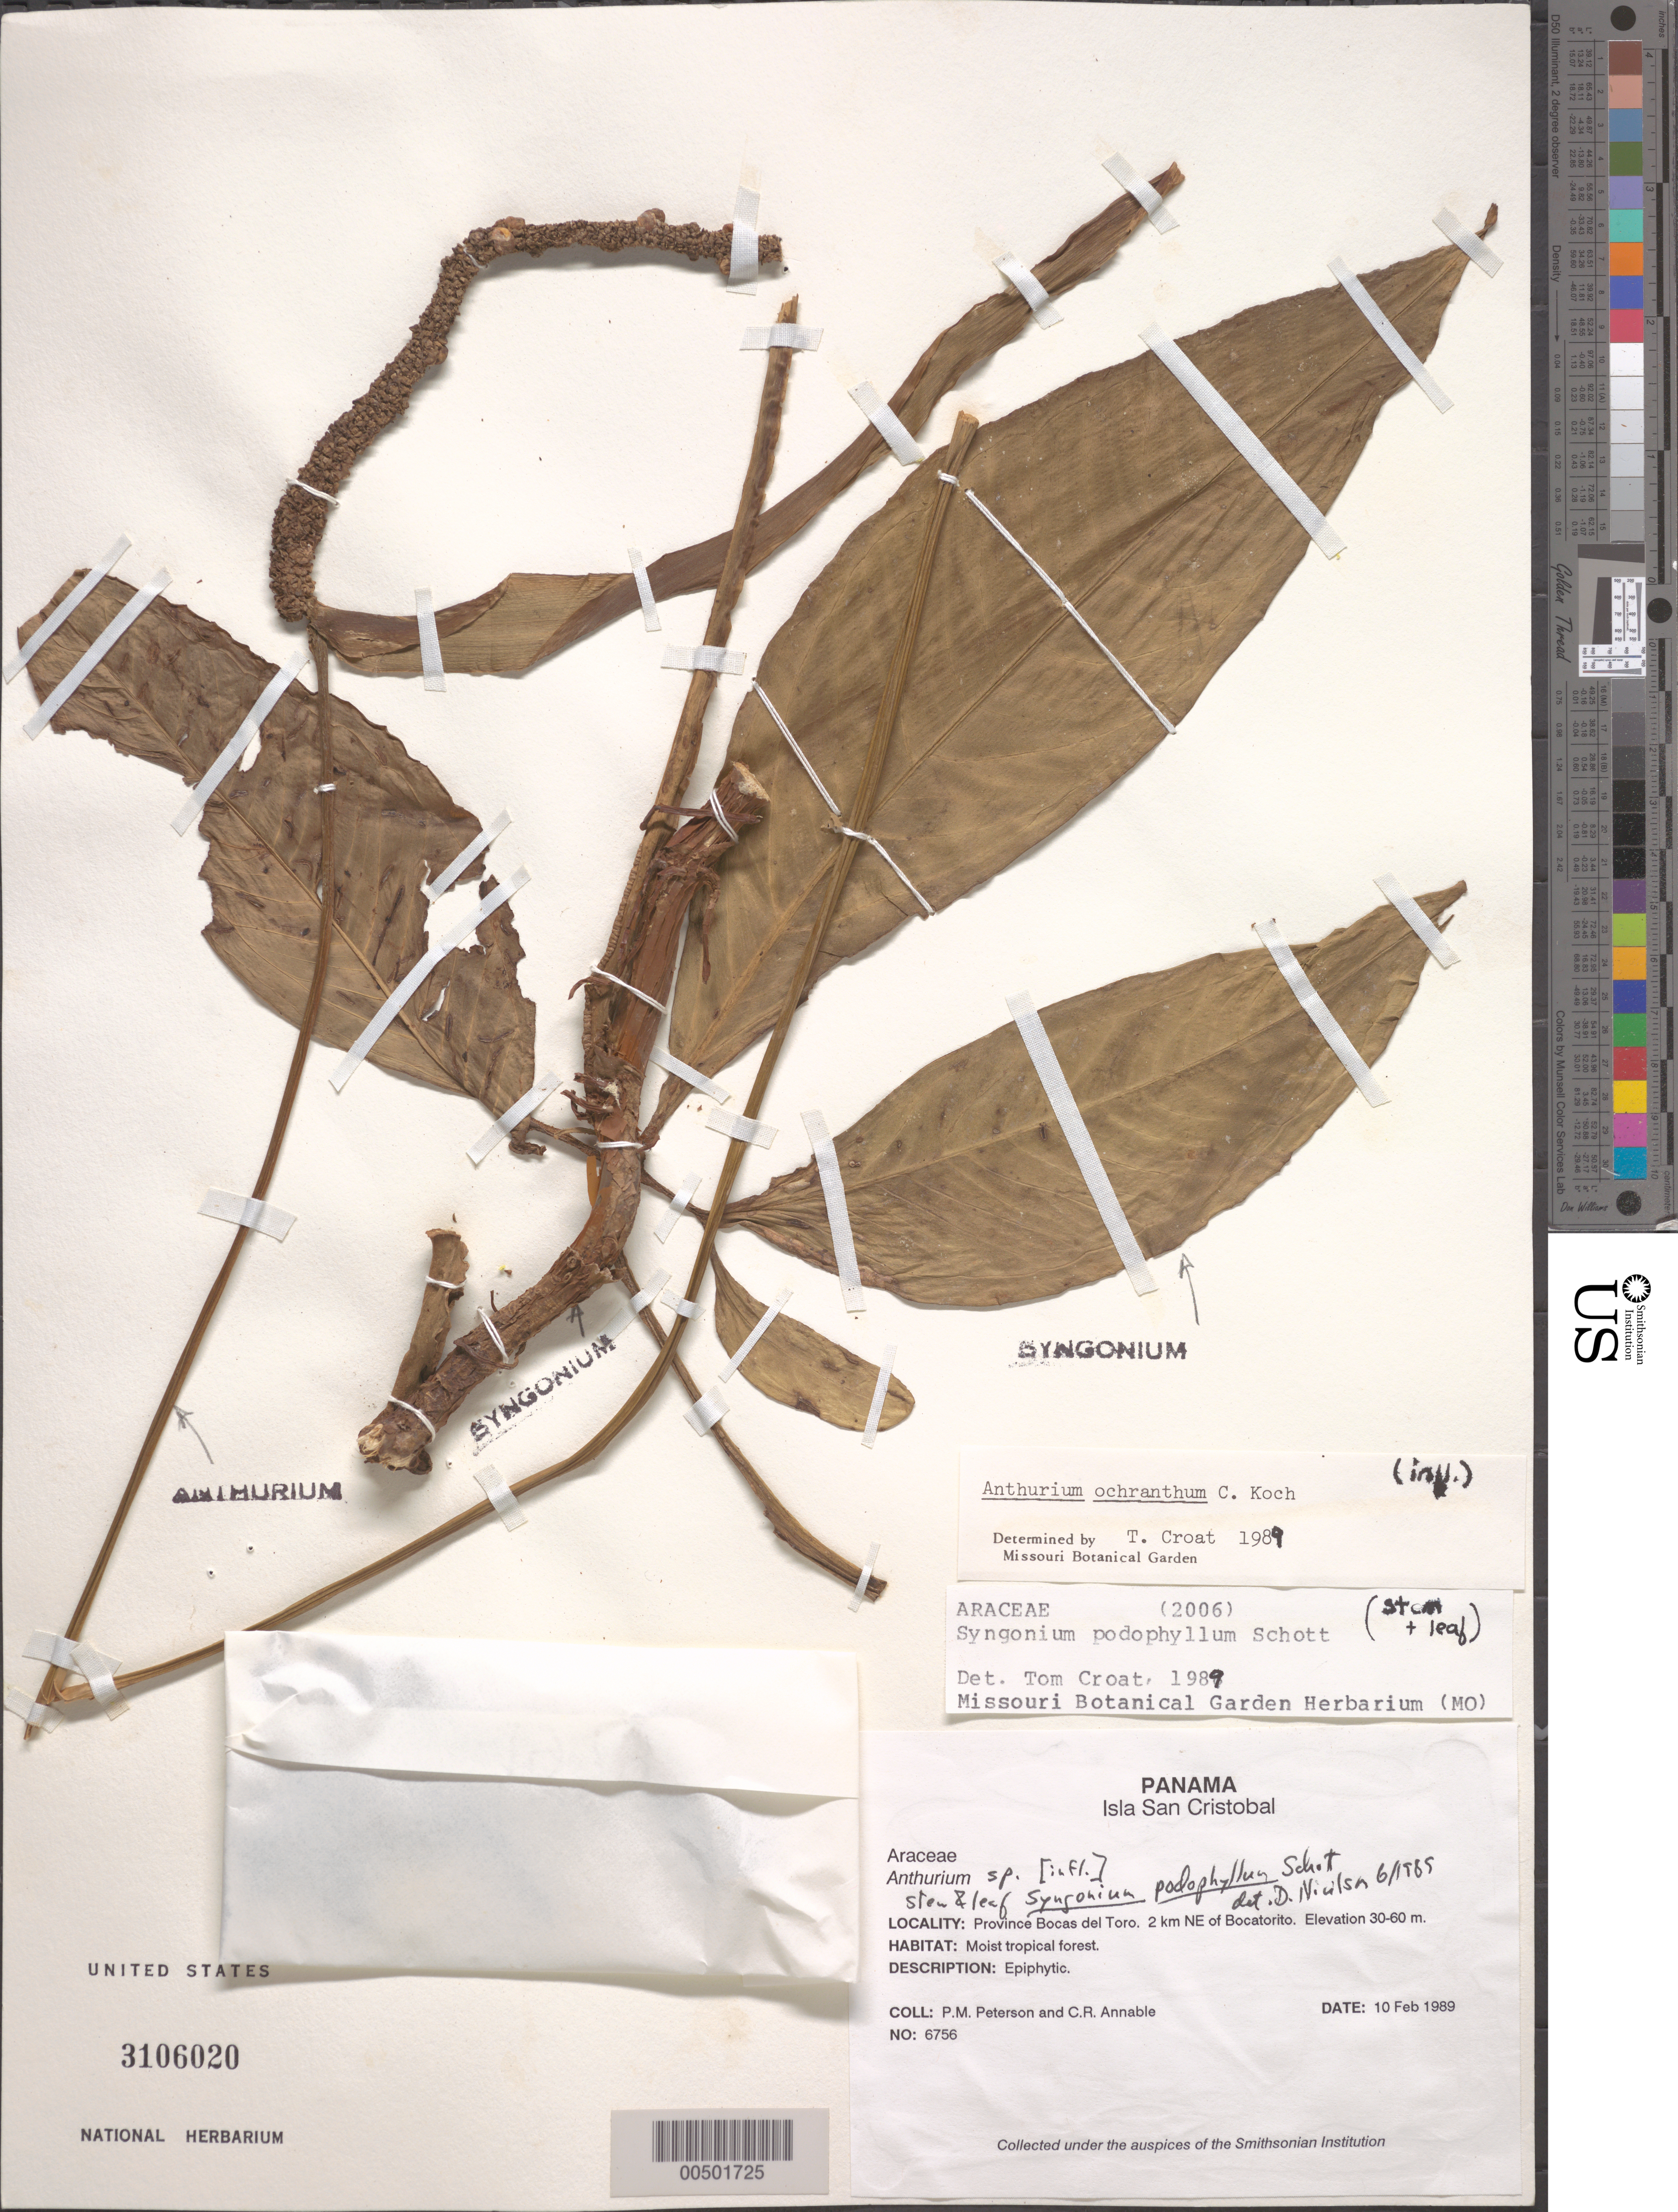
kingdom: Plantae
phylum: Tracheophyta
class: Liliopsida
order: Alismatales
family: Araceae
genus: Anthurium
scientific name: Anthurium ochranthum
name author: K. Koch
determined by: Croat, Thomas B., Missouri Botanical Garden (MO)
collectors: P. M. Peterson & C. R. Annable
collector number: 06756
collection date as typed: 10 Feb 1989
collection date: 1989-02-10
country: Panama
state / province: Bocas del Toro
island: San Cristóbal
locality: Isla San Cristobal, 2 km NE of BocaTorito.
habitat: Moist tropical forest.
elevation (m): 30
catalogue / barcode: US 3106020